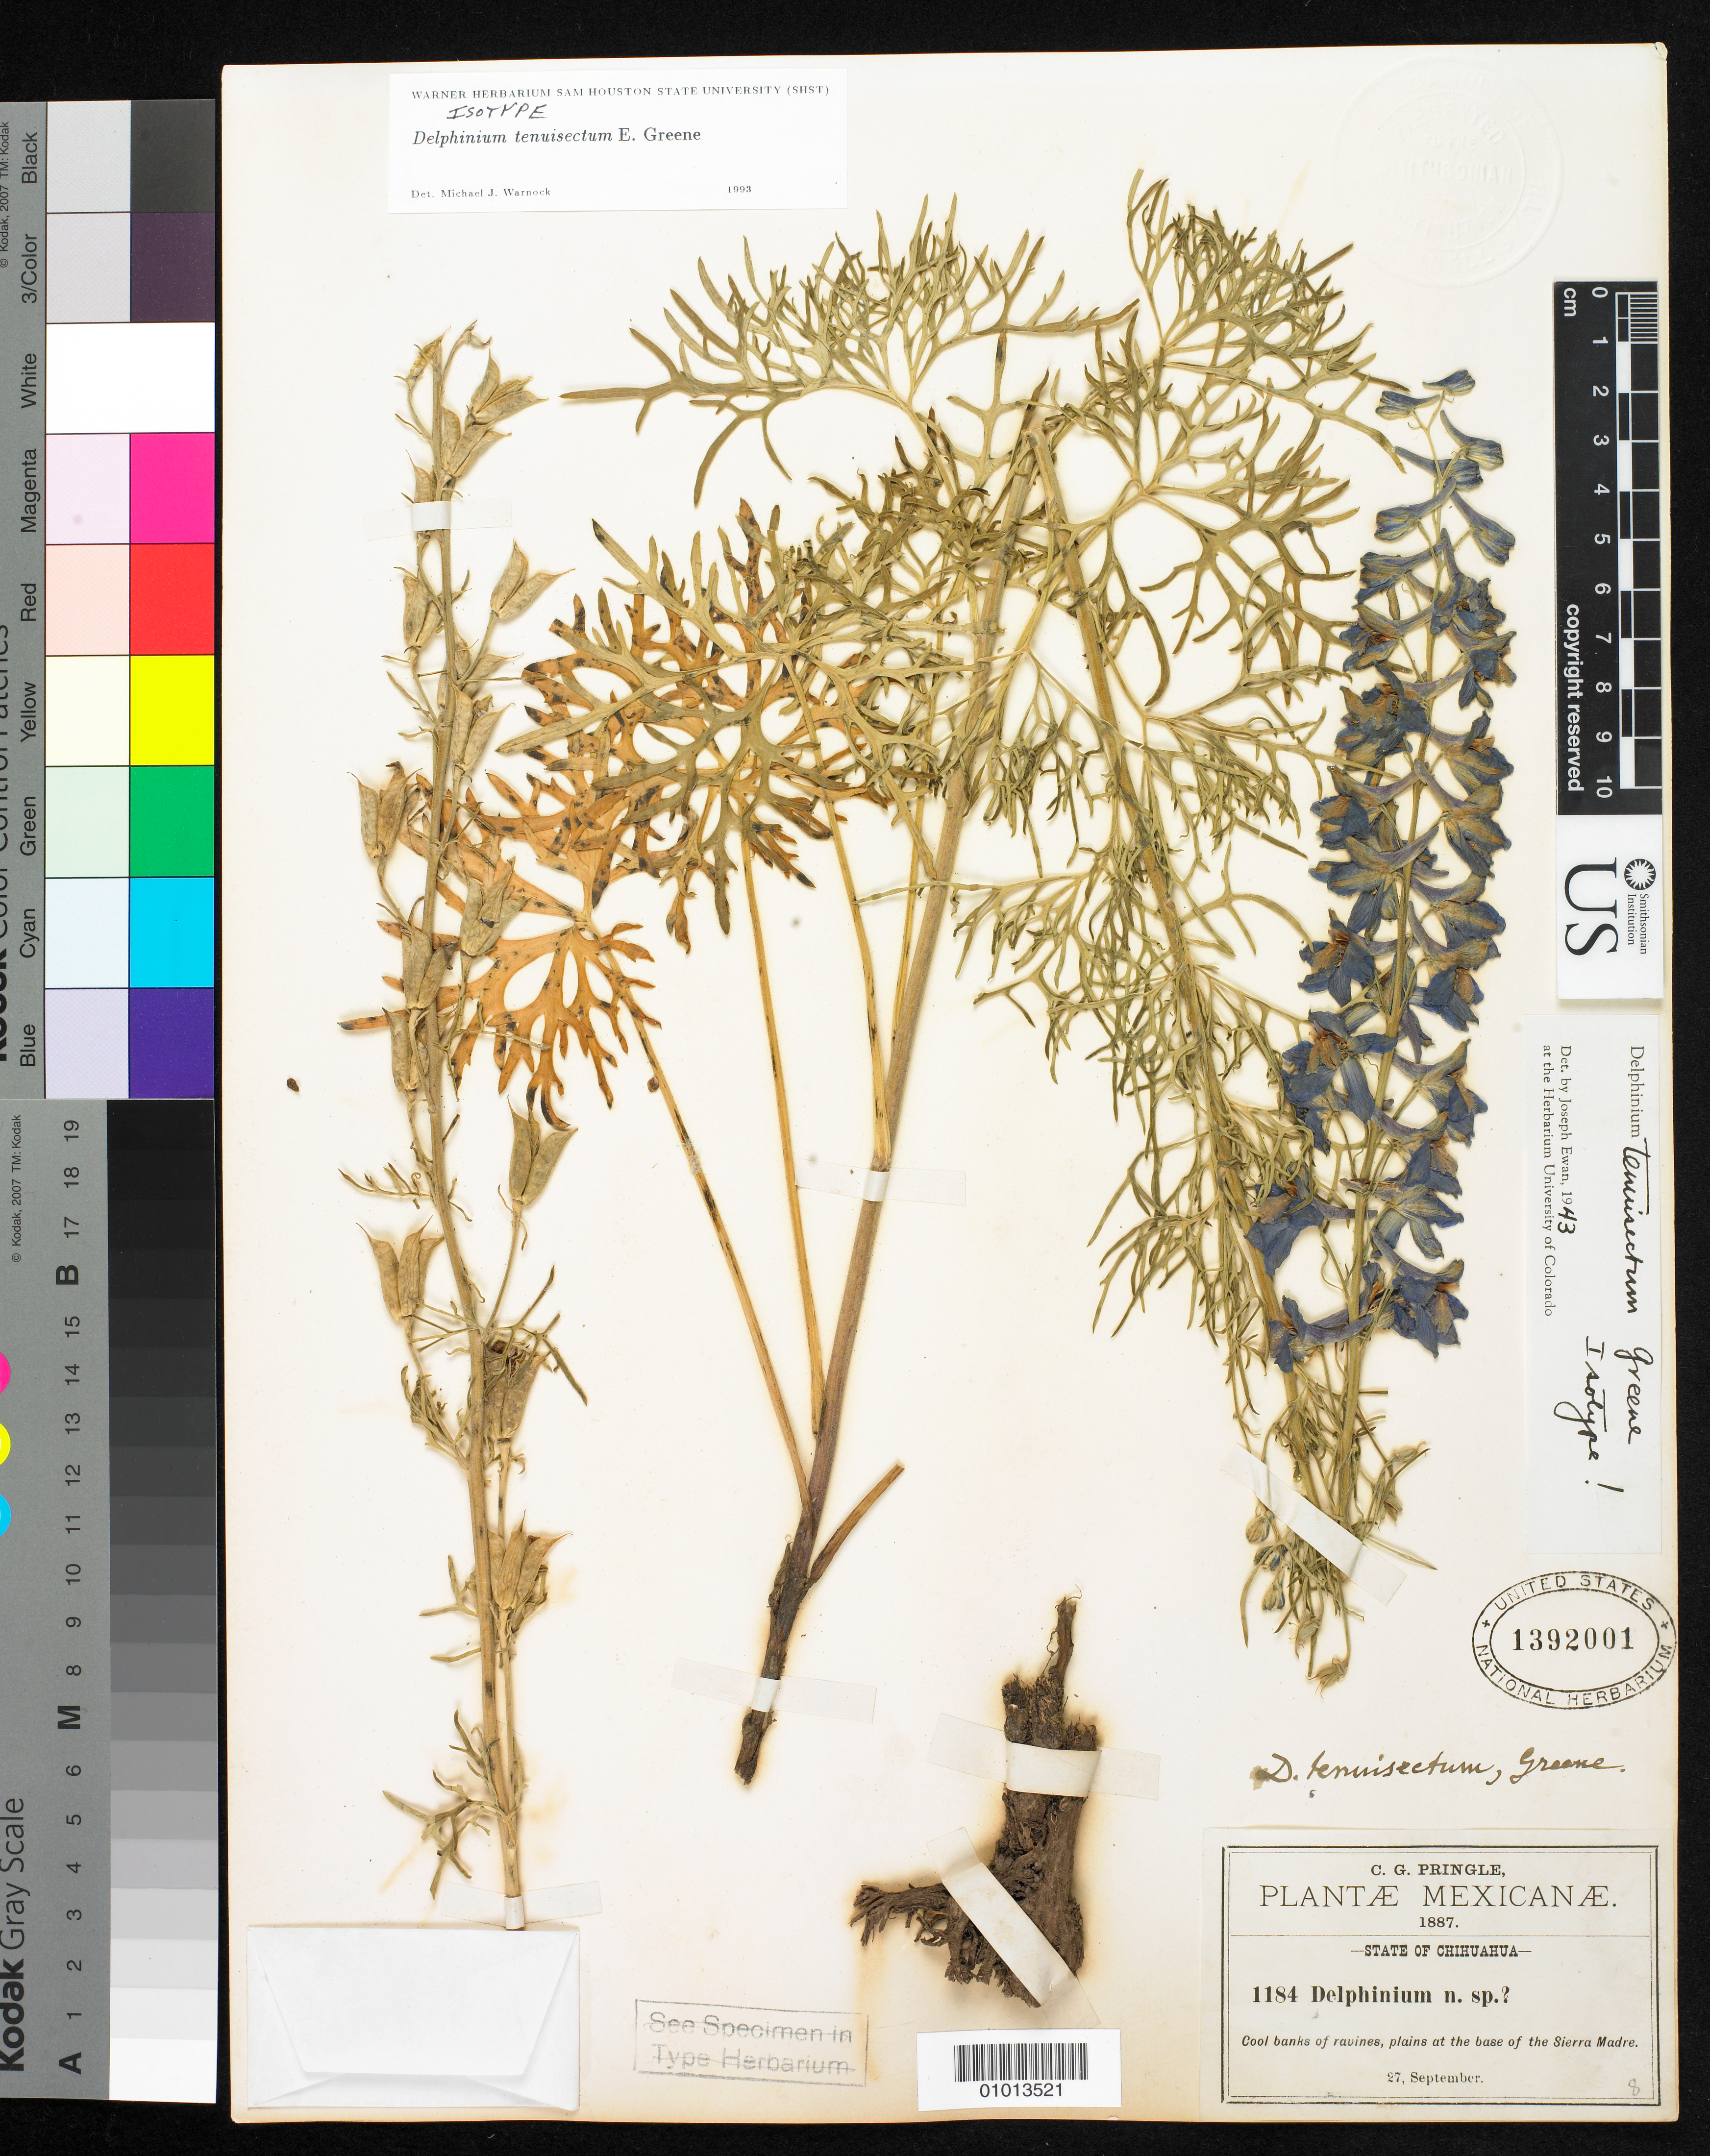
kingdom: Plantae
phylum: Tracheophyta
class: Magnoliopsida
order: Ranunculales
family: Ranunculaceae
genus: Delphinium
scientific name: Delphinium tenuisectum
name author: Greene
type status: Isotype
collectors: C. G. Pringle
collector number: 1184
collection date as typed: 27 Sep 1887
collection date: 1887-09-27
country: Mexico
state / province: Chihuahua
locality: Cool banks of ravines, plains at the base of Sierra Madre.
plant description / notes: Specimen ex John Donnell Smith herbarium.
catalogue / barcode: US 1392001